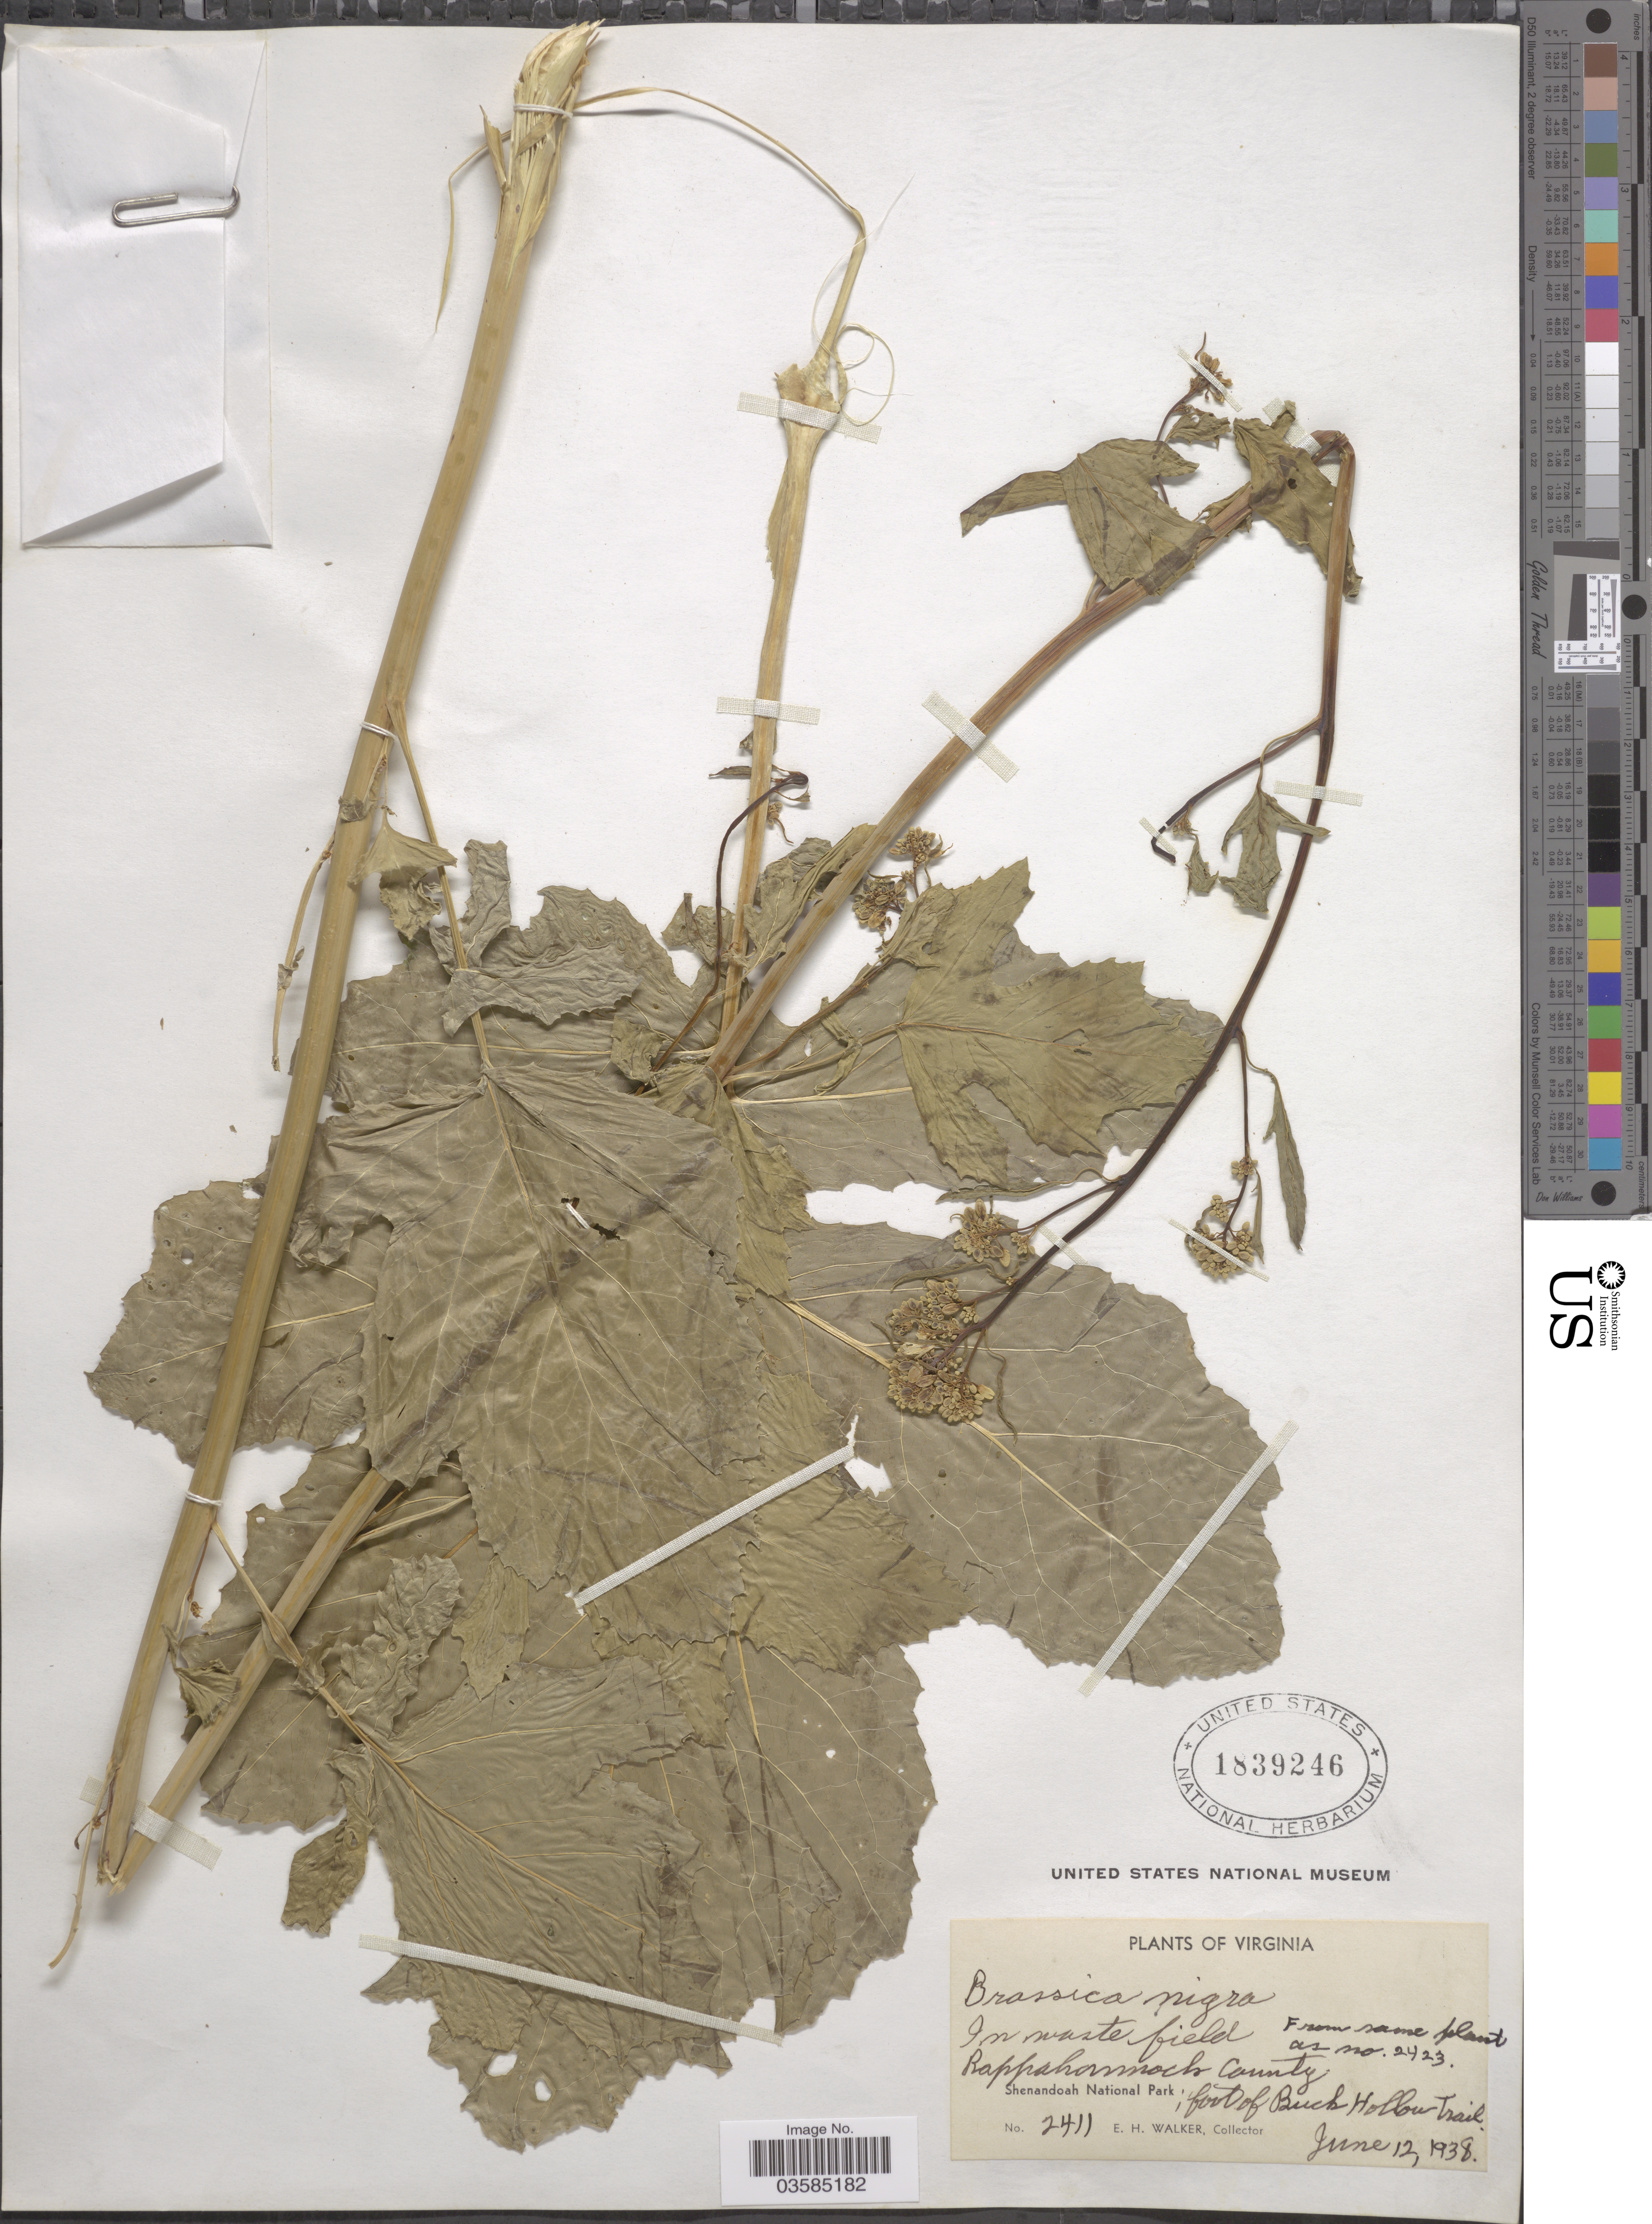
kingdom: Plantae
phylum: Tracheophyta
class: Magnoliopsida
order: Brassicales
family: Brassicaceae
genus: Brassica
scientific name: Brassica nigra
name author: (L.) W.D.J. Koch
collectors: E. H. Walker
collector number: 2411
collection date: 1938-06-12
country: United States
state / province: Virginia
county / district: Rappahannock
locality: Shenandoah National Park; foot of Buck Hollow Trail.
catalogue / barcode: US 1839246